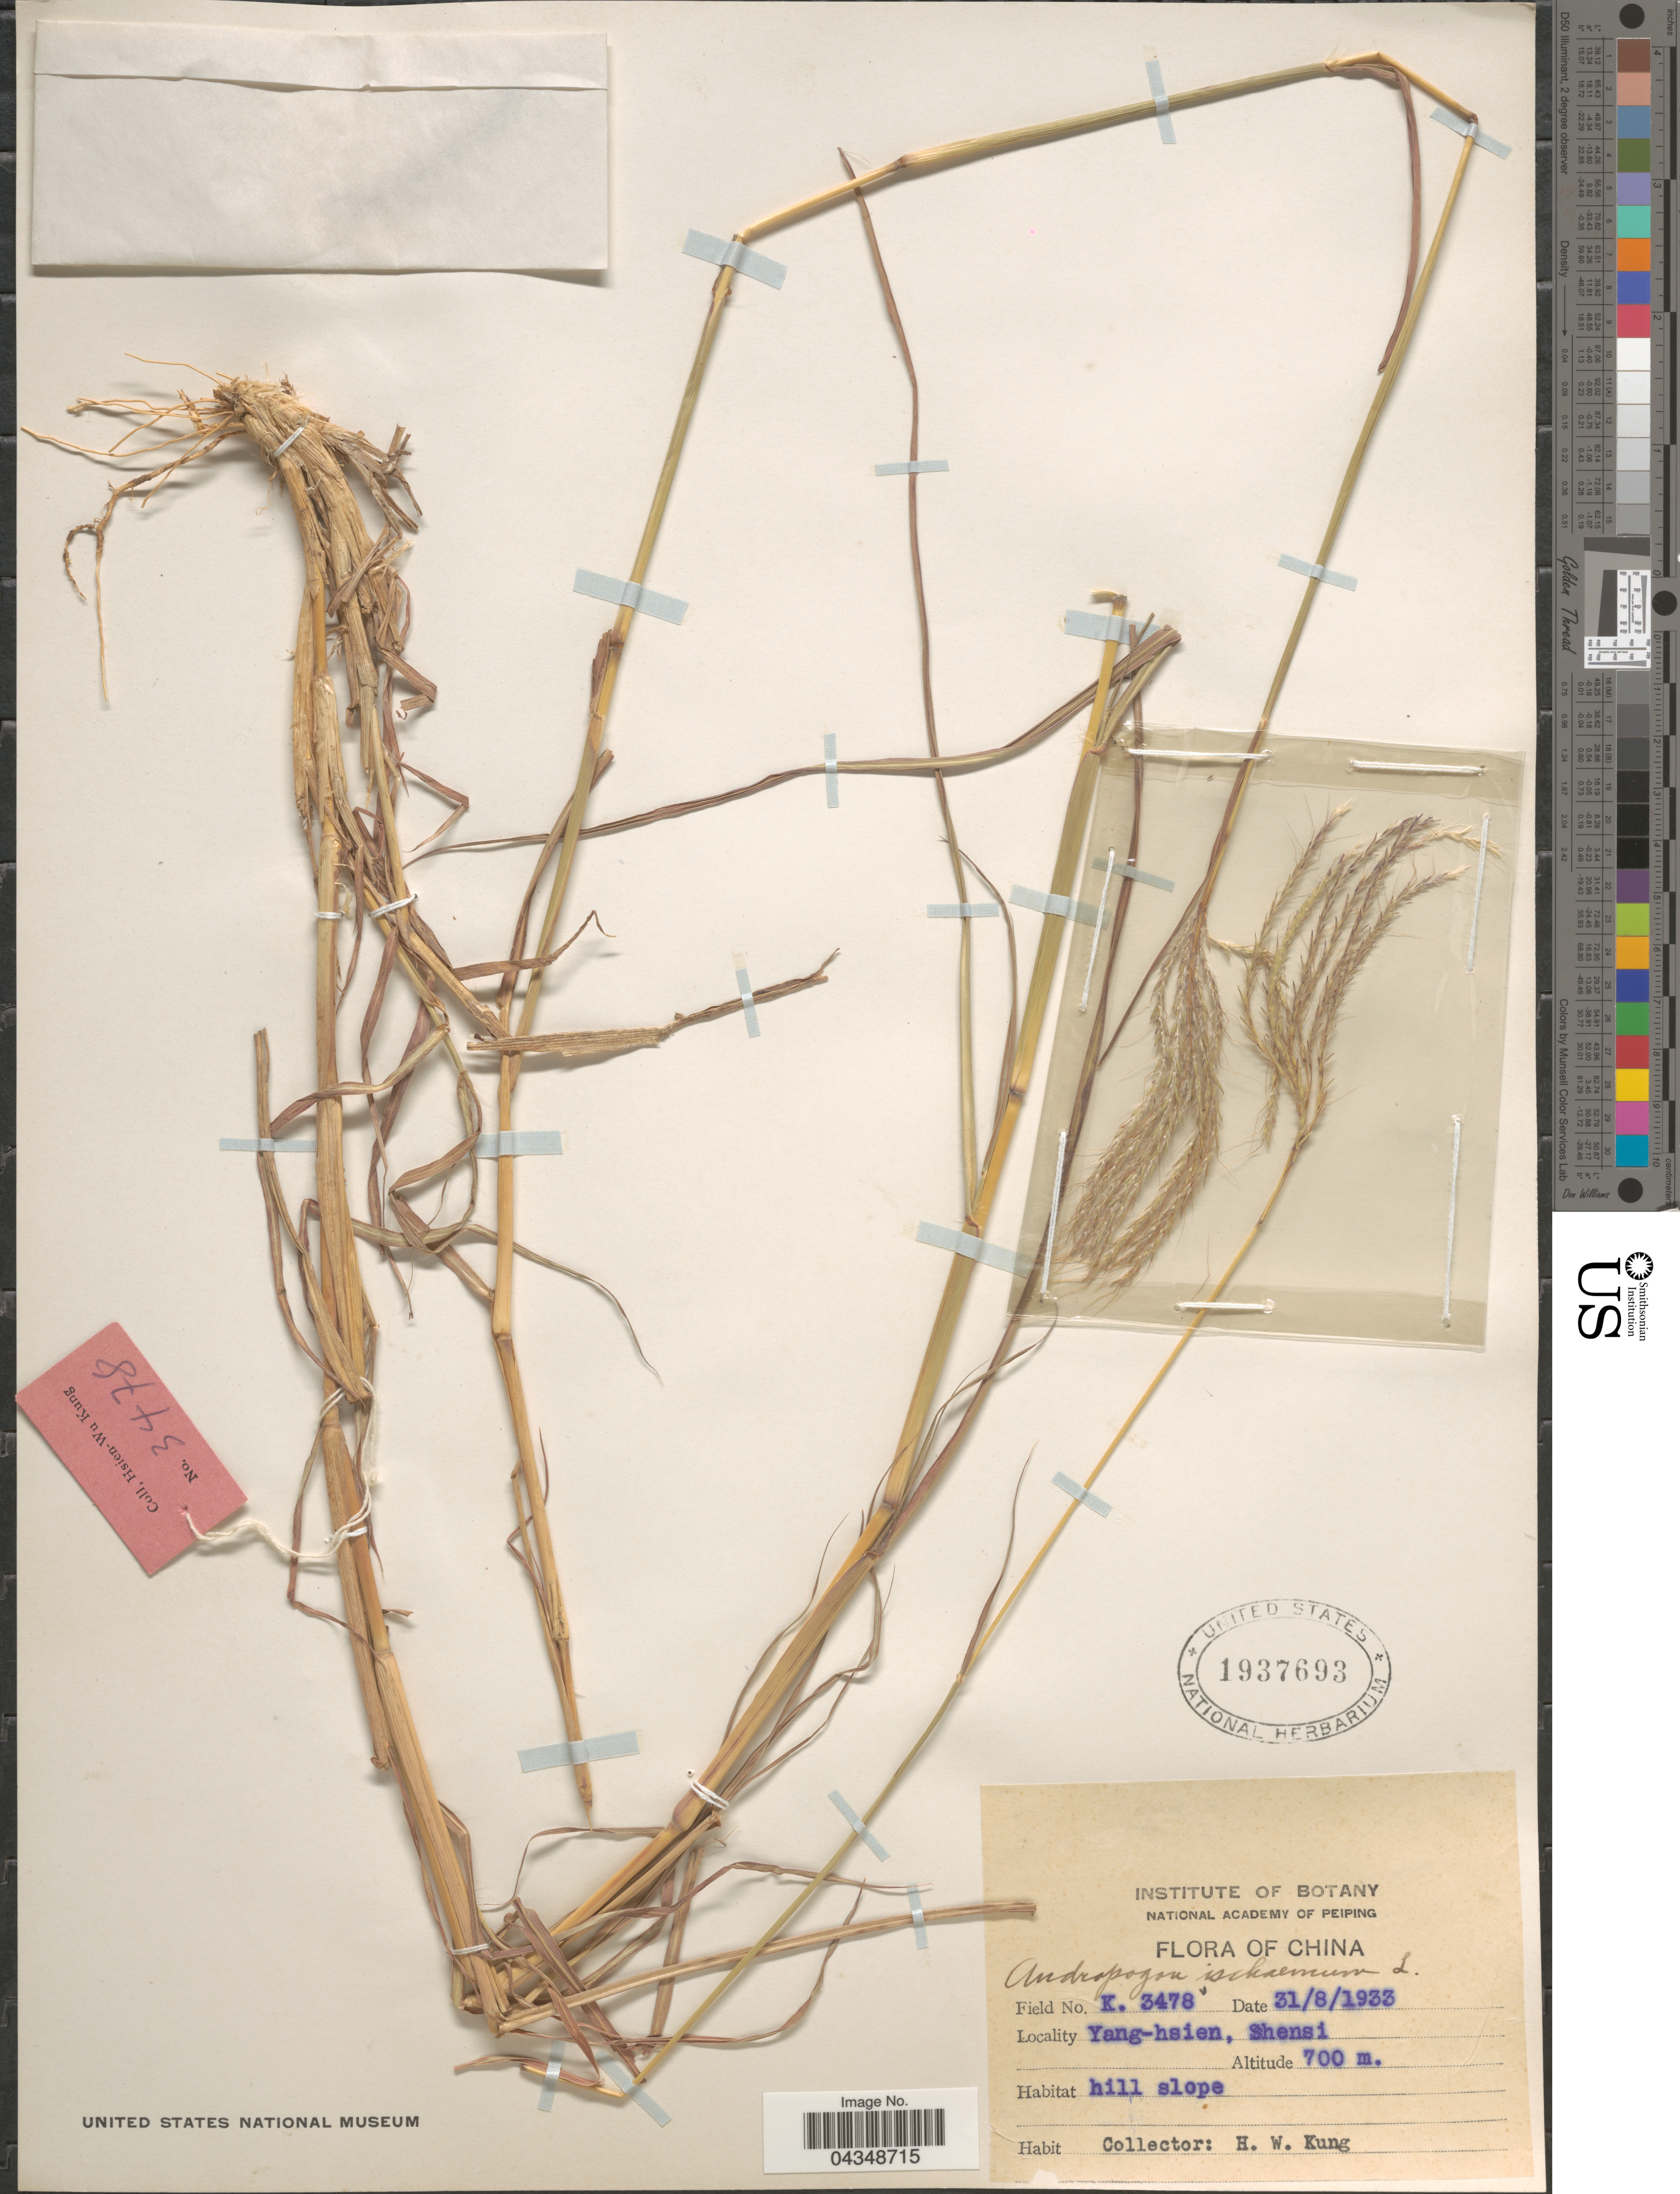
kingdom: Plantae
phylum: Tracheophyta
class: Liliopsida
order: Poales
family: Poaceae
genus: Bothriochloa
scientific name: Bothriochloa ischaemum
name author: (L.) Keng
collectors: H. Kung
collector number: K. 3478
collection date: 1933-08-31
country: China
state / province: Shaanxi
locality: Yang-hsien, Shensi.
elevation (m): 700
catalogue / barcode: US 1937693